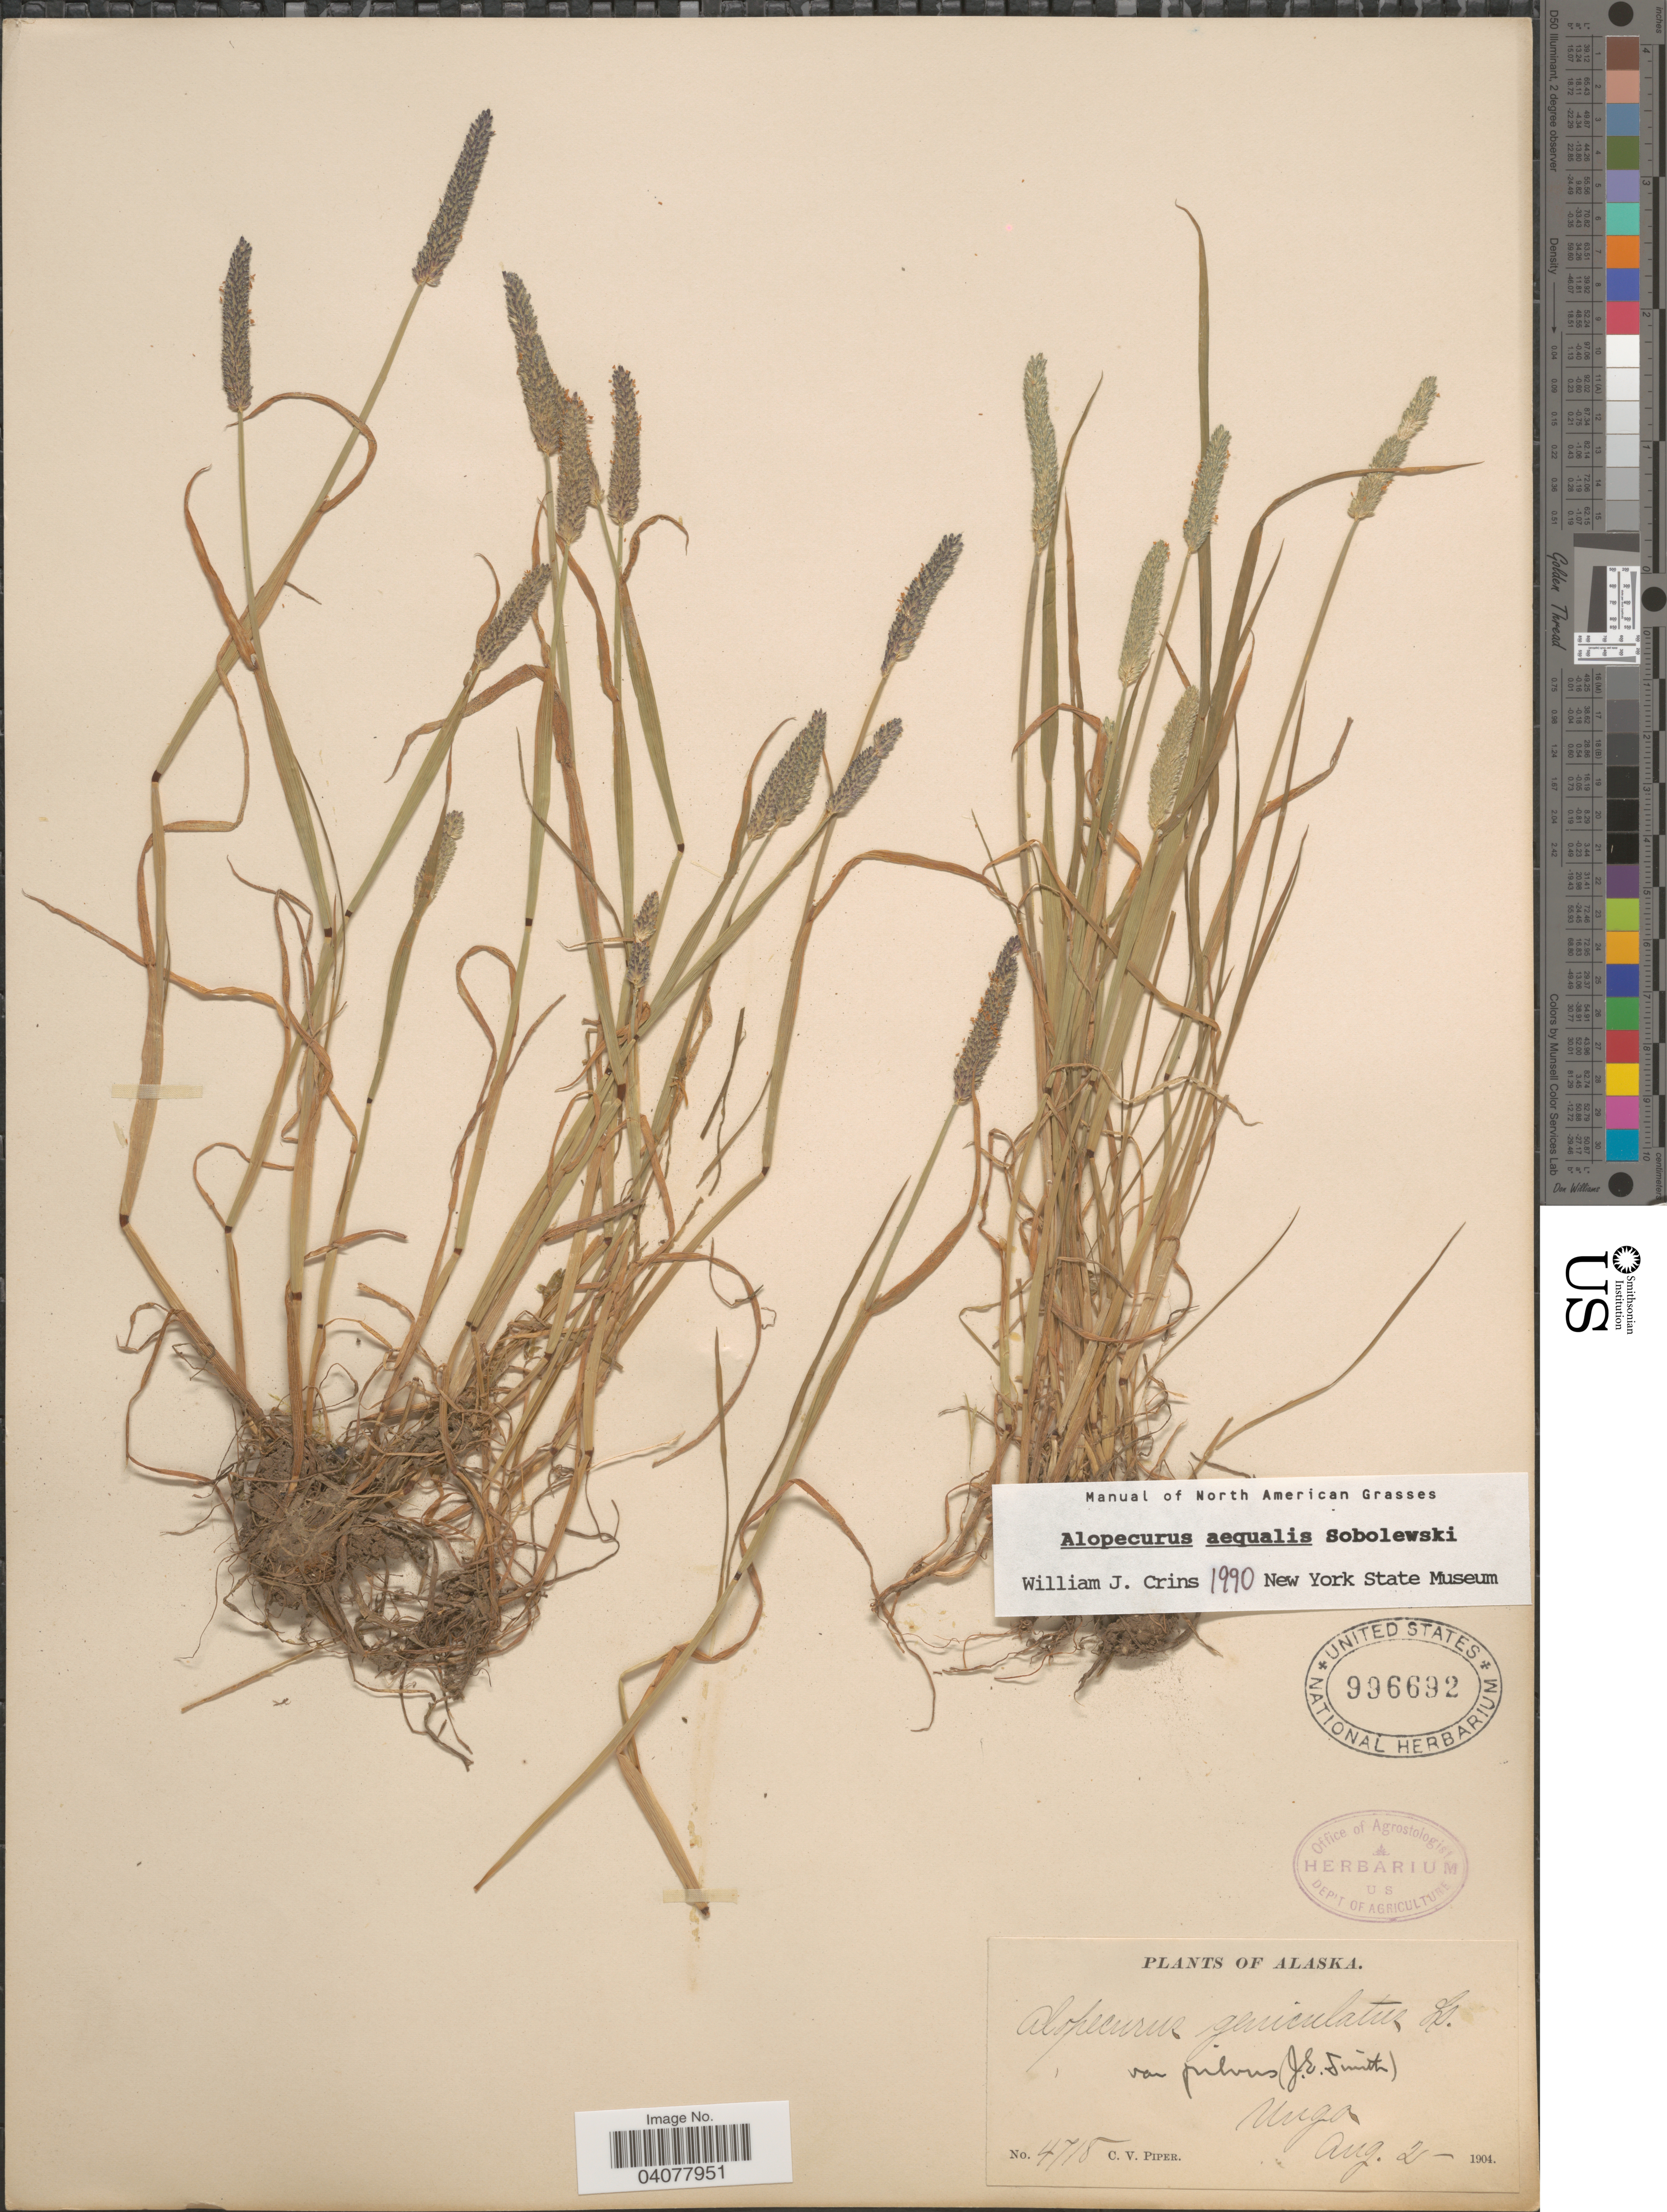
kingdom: Plantae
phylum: Tracheophyta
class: Liliopsida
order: Poales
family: Poaceae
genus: Alopecurus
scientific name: Alopecurus aequalis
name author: Sobol.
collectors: C. V. Piper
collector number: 4718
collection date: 1904-08-02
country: United States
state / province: Alaska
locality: Unga.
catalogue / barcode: US 996692